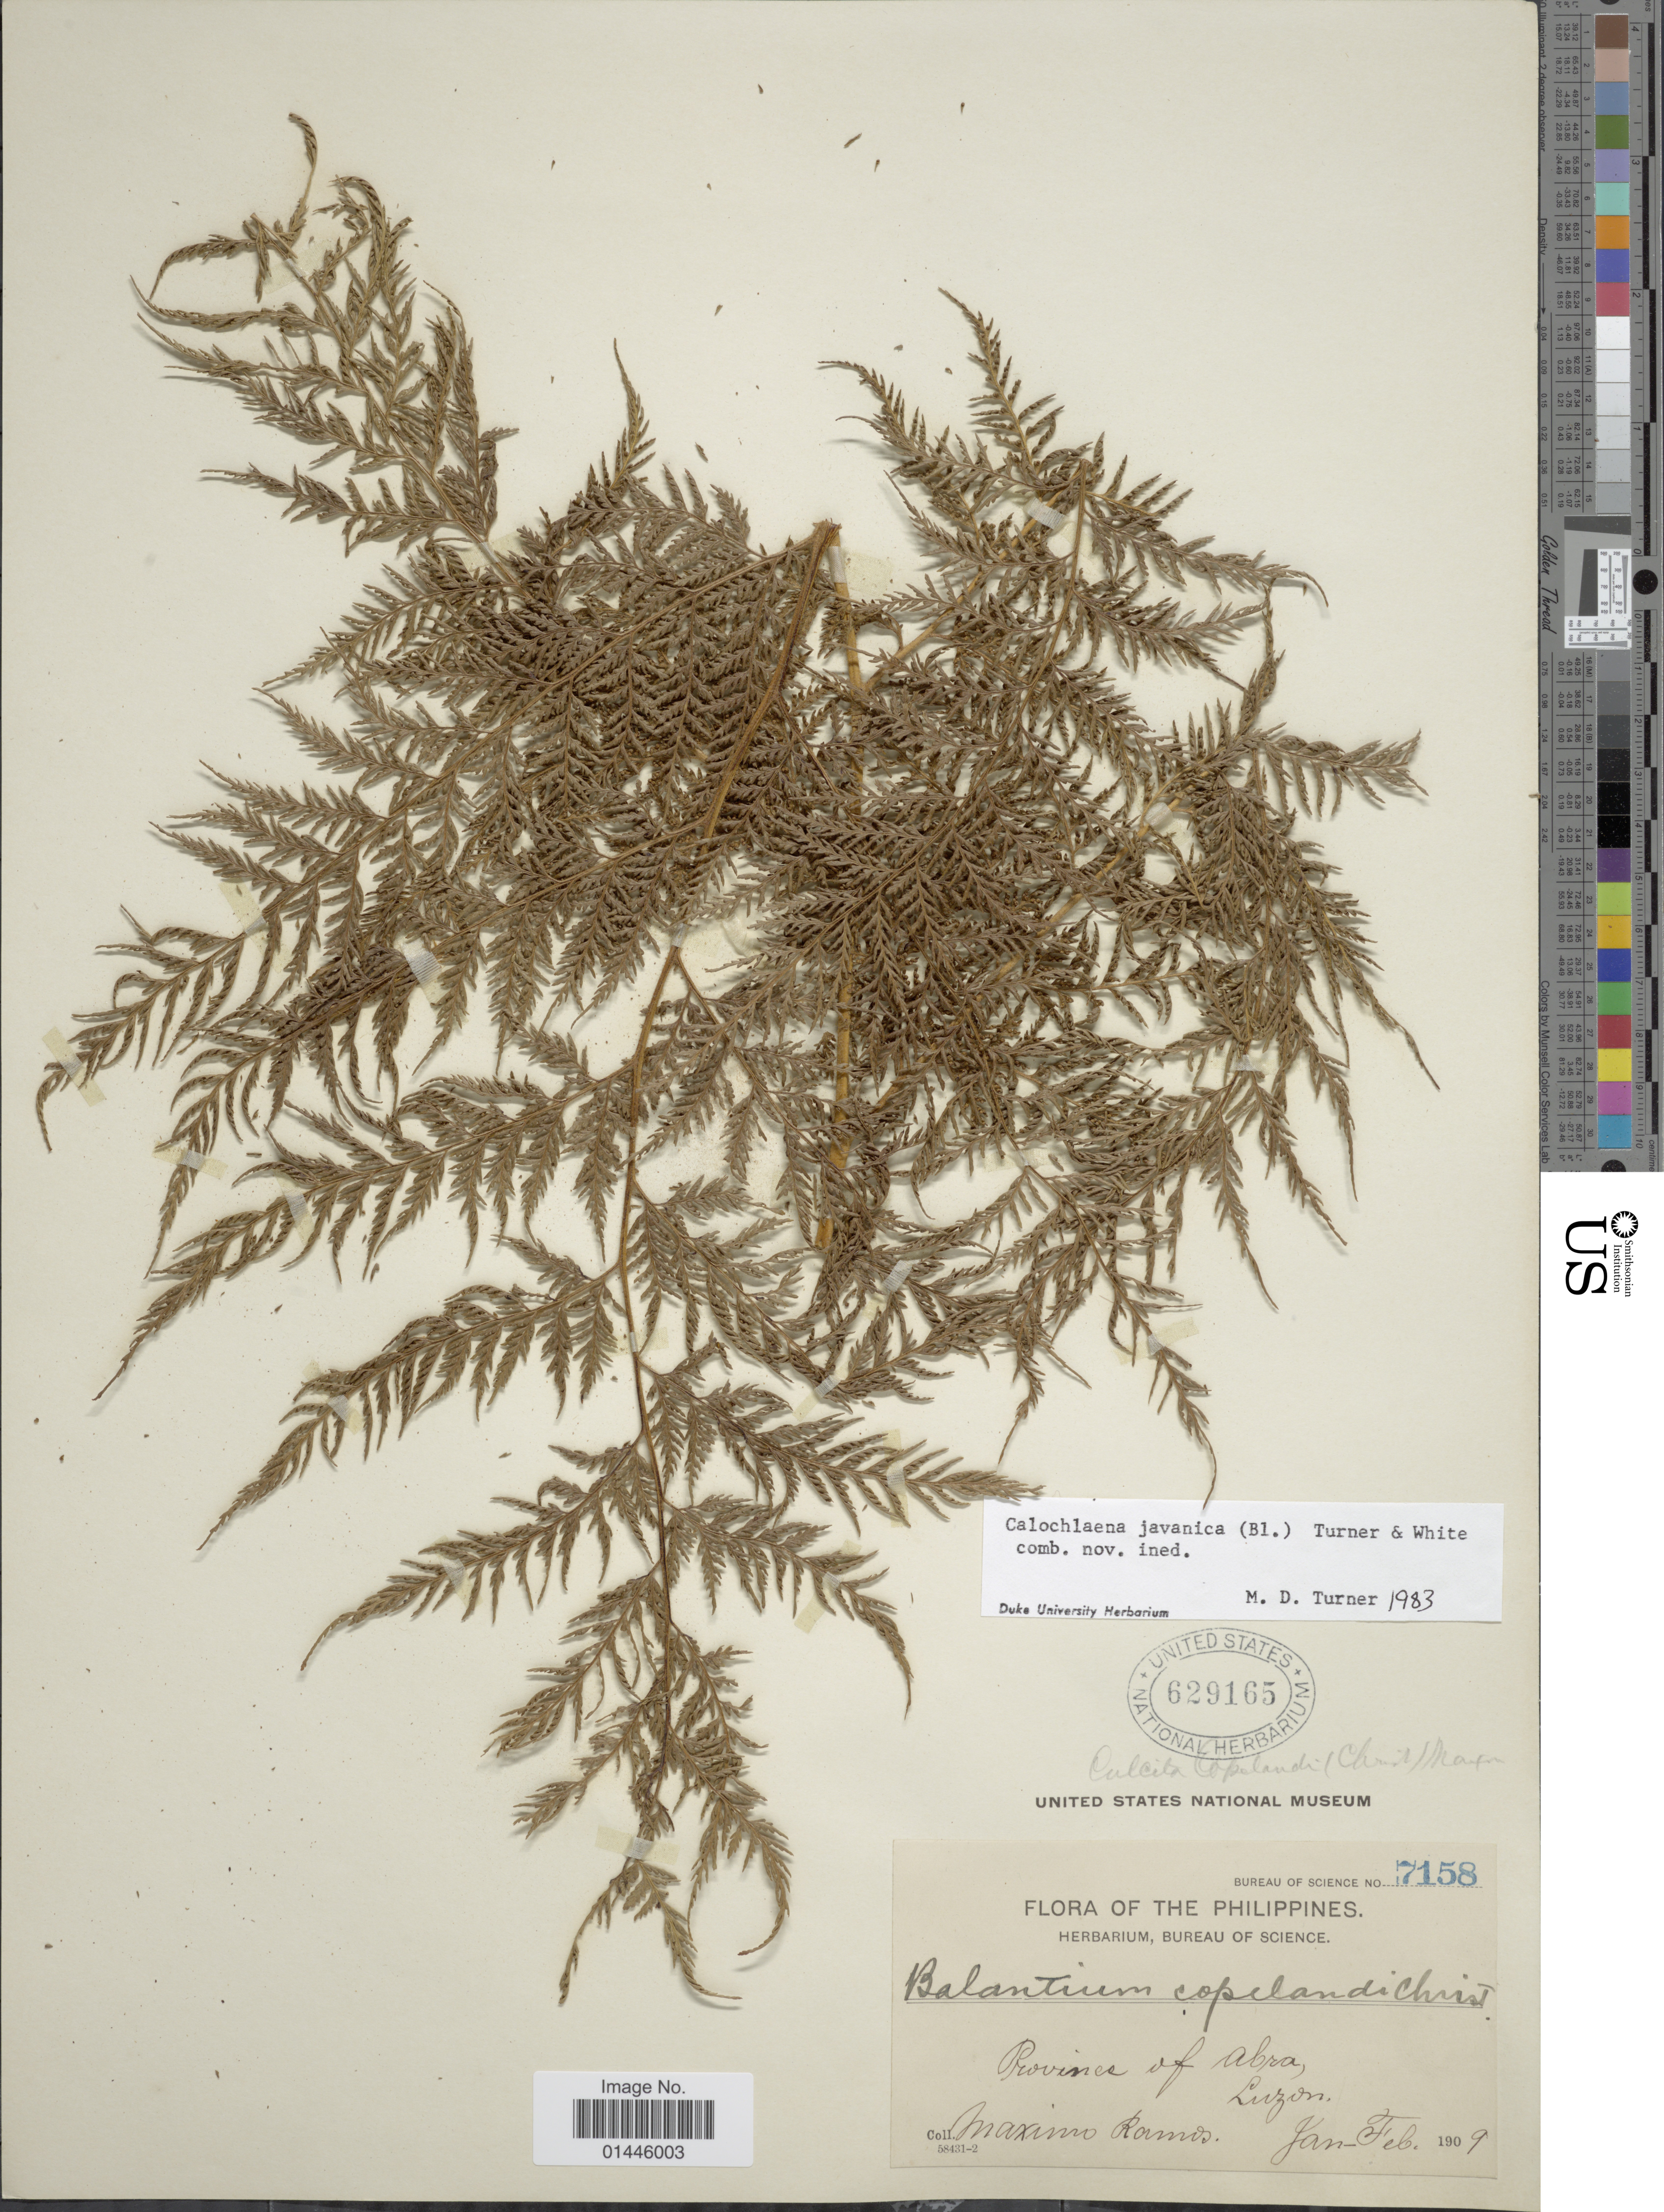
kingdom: Plantae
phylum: Tracheophyta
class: Polypodiopsida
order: Cyatheales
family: Dicksoniaceae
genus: Calochlaena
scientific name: Calochlaena javanica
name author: (Blume) M.D. Turner & R.A. White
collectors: M. Ramos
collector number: Bureau of Science 7158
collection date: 1909-01/1909-02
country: Philippines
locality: Province of Abra, Luzon.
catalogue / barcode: US 629165